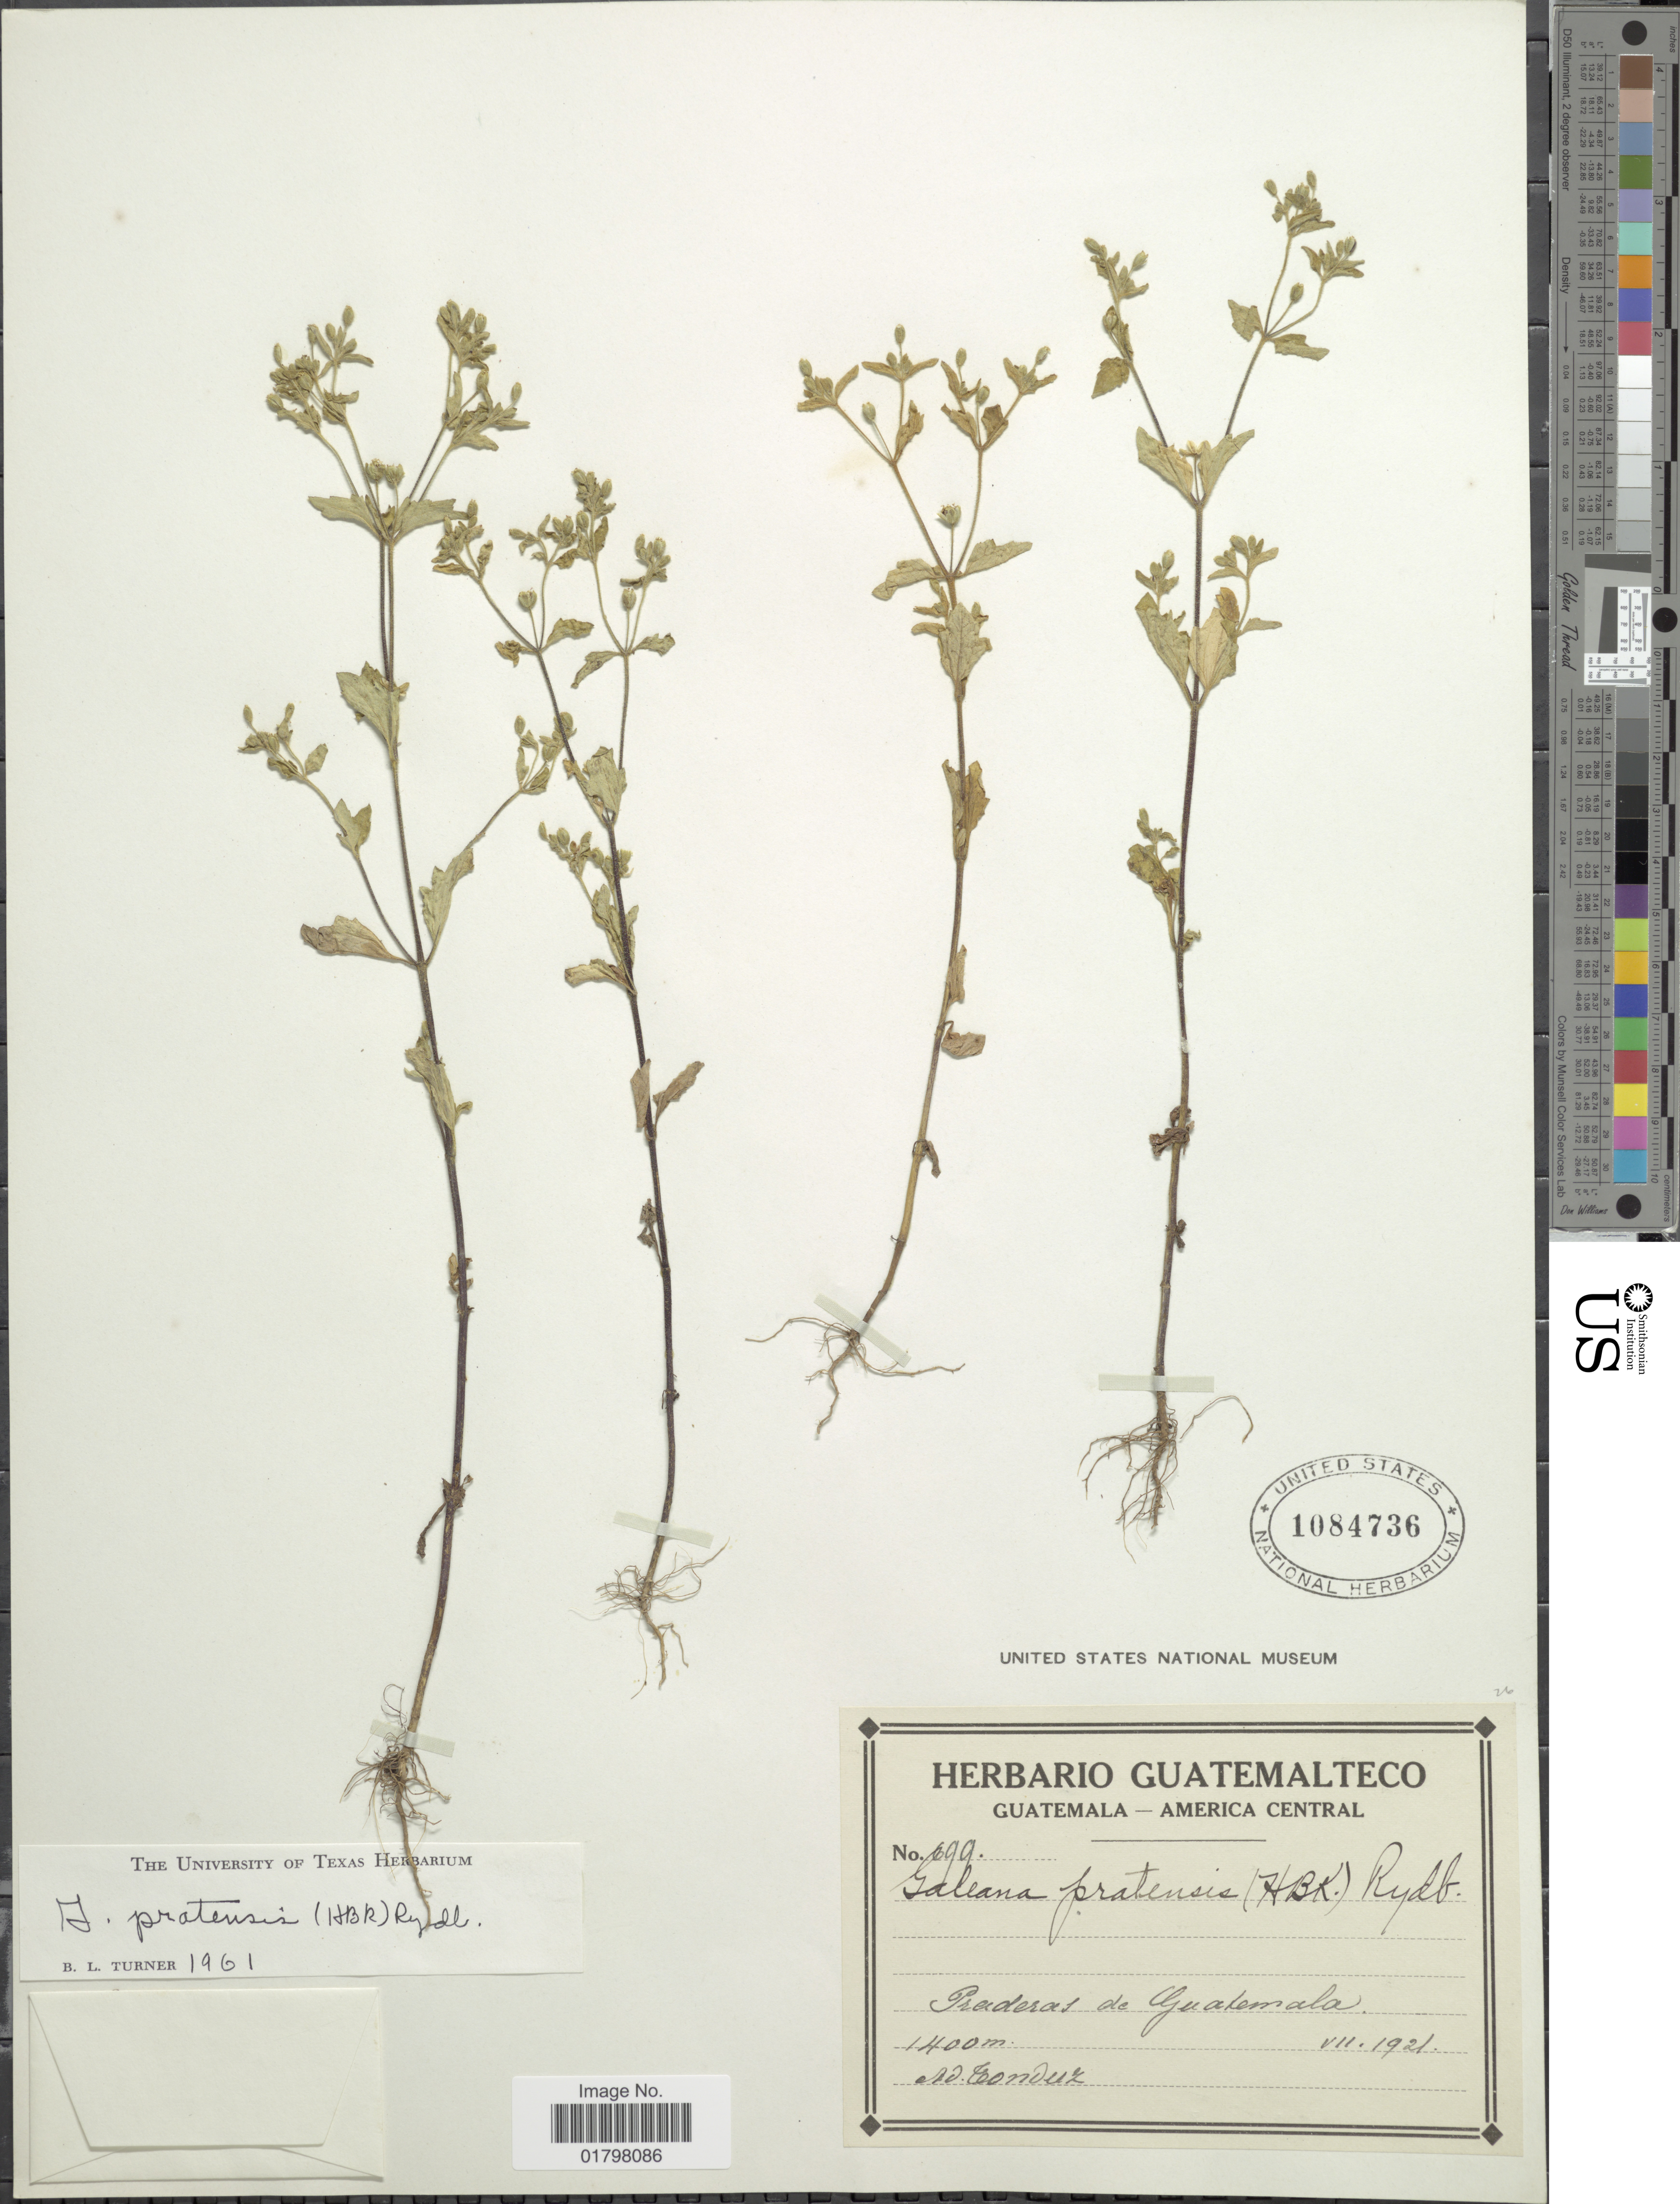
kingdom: Plantae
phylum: Tracheophyta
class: Magnoliopsida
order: Asterales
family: Asteraceae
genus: Galeana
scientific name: Galeana pratensis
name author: (Kunth) Rydb.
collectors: A. Tonduz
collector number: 699*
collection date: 1921-07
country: Guatemala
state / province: Guatemala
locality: Praderas de Guatemala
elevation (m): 1400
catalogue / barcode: US 1084736